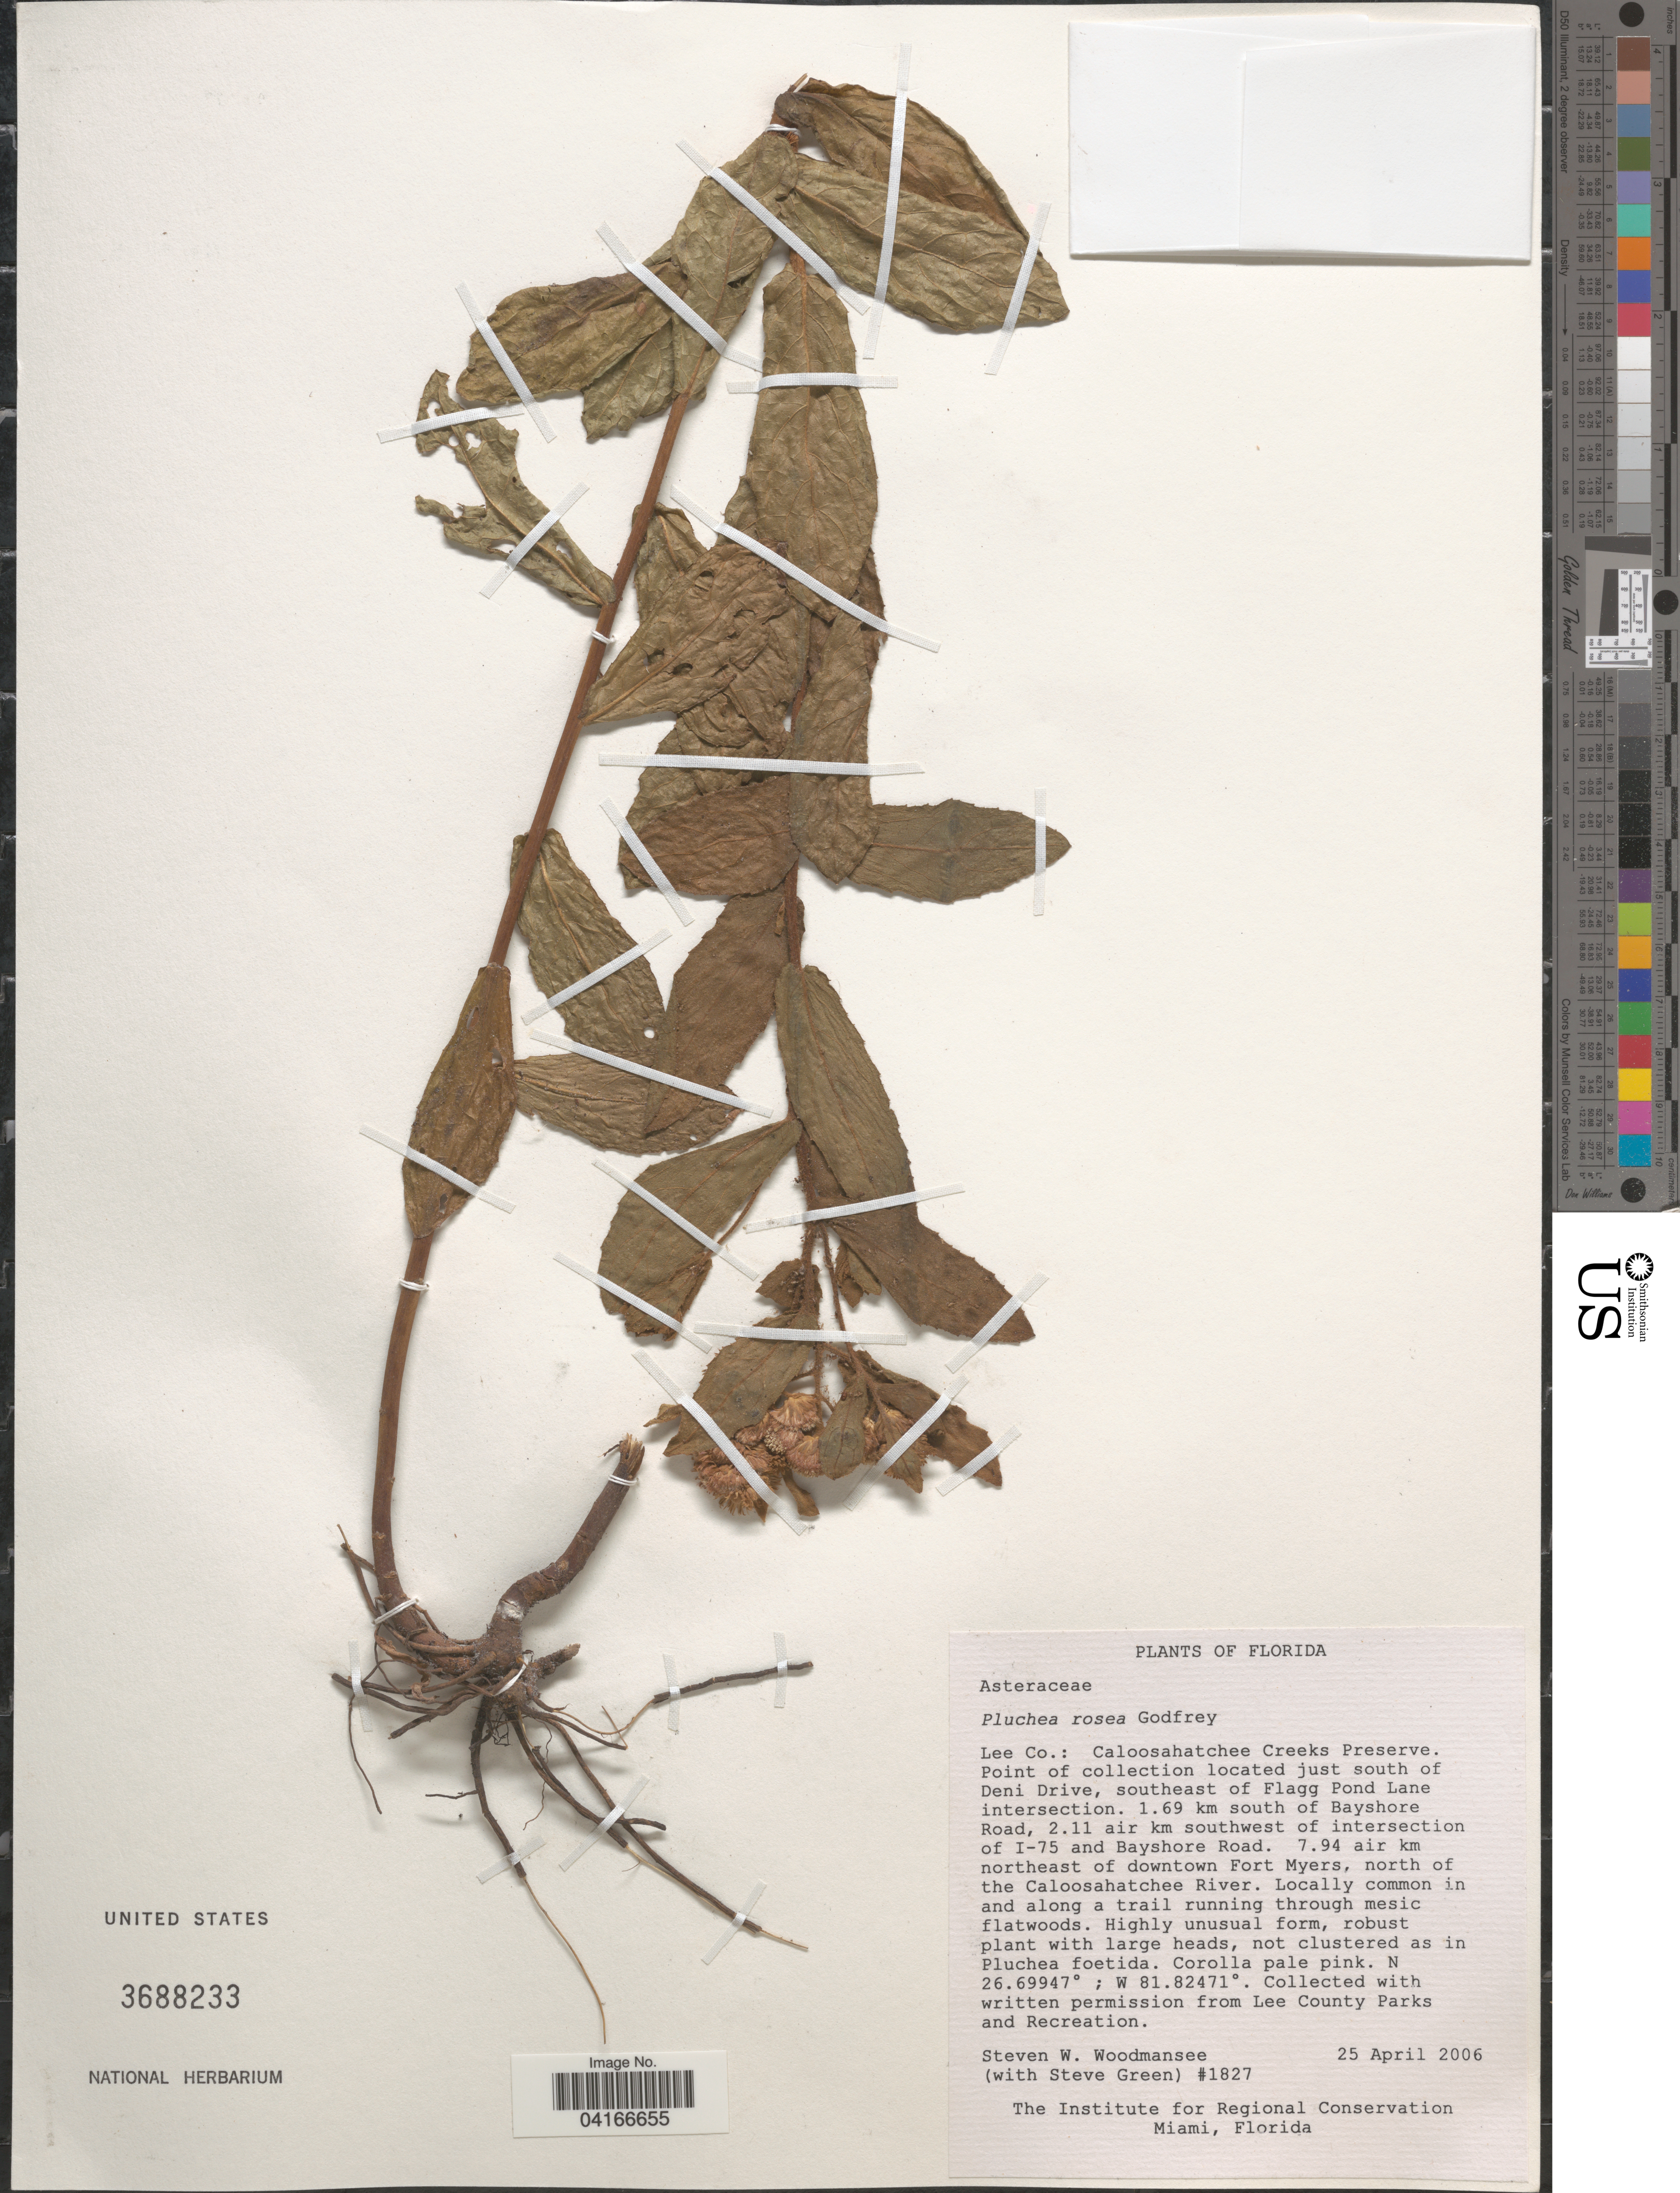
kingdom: Plantae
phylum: Tracheophyta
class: Magnoliopsida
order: Asterales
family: Asteraceae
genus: Pluchea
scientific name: Pluchea rosea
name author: R.K. Godfrey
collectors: S. Woodmansee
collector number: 1827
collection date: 2006-04-25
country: United States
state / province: Florida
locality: Lee Co.: Caloosahatchee Creeks Preserve. Point of collection located just south of Deni Drive, southeast of Flagg Pond Lane intersection. 1.69 km south of Bayshore Road, 2.11 air km southwest of intersection of I-75 and Bayshore Road. 7.94 air km northeast of downtown Fort Myers, north of the Caloosahatchee River.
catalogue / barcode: US 3688233